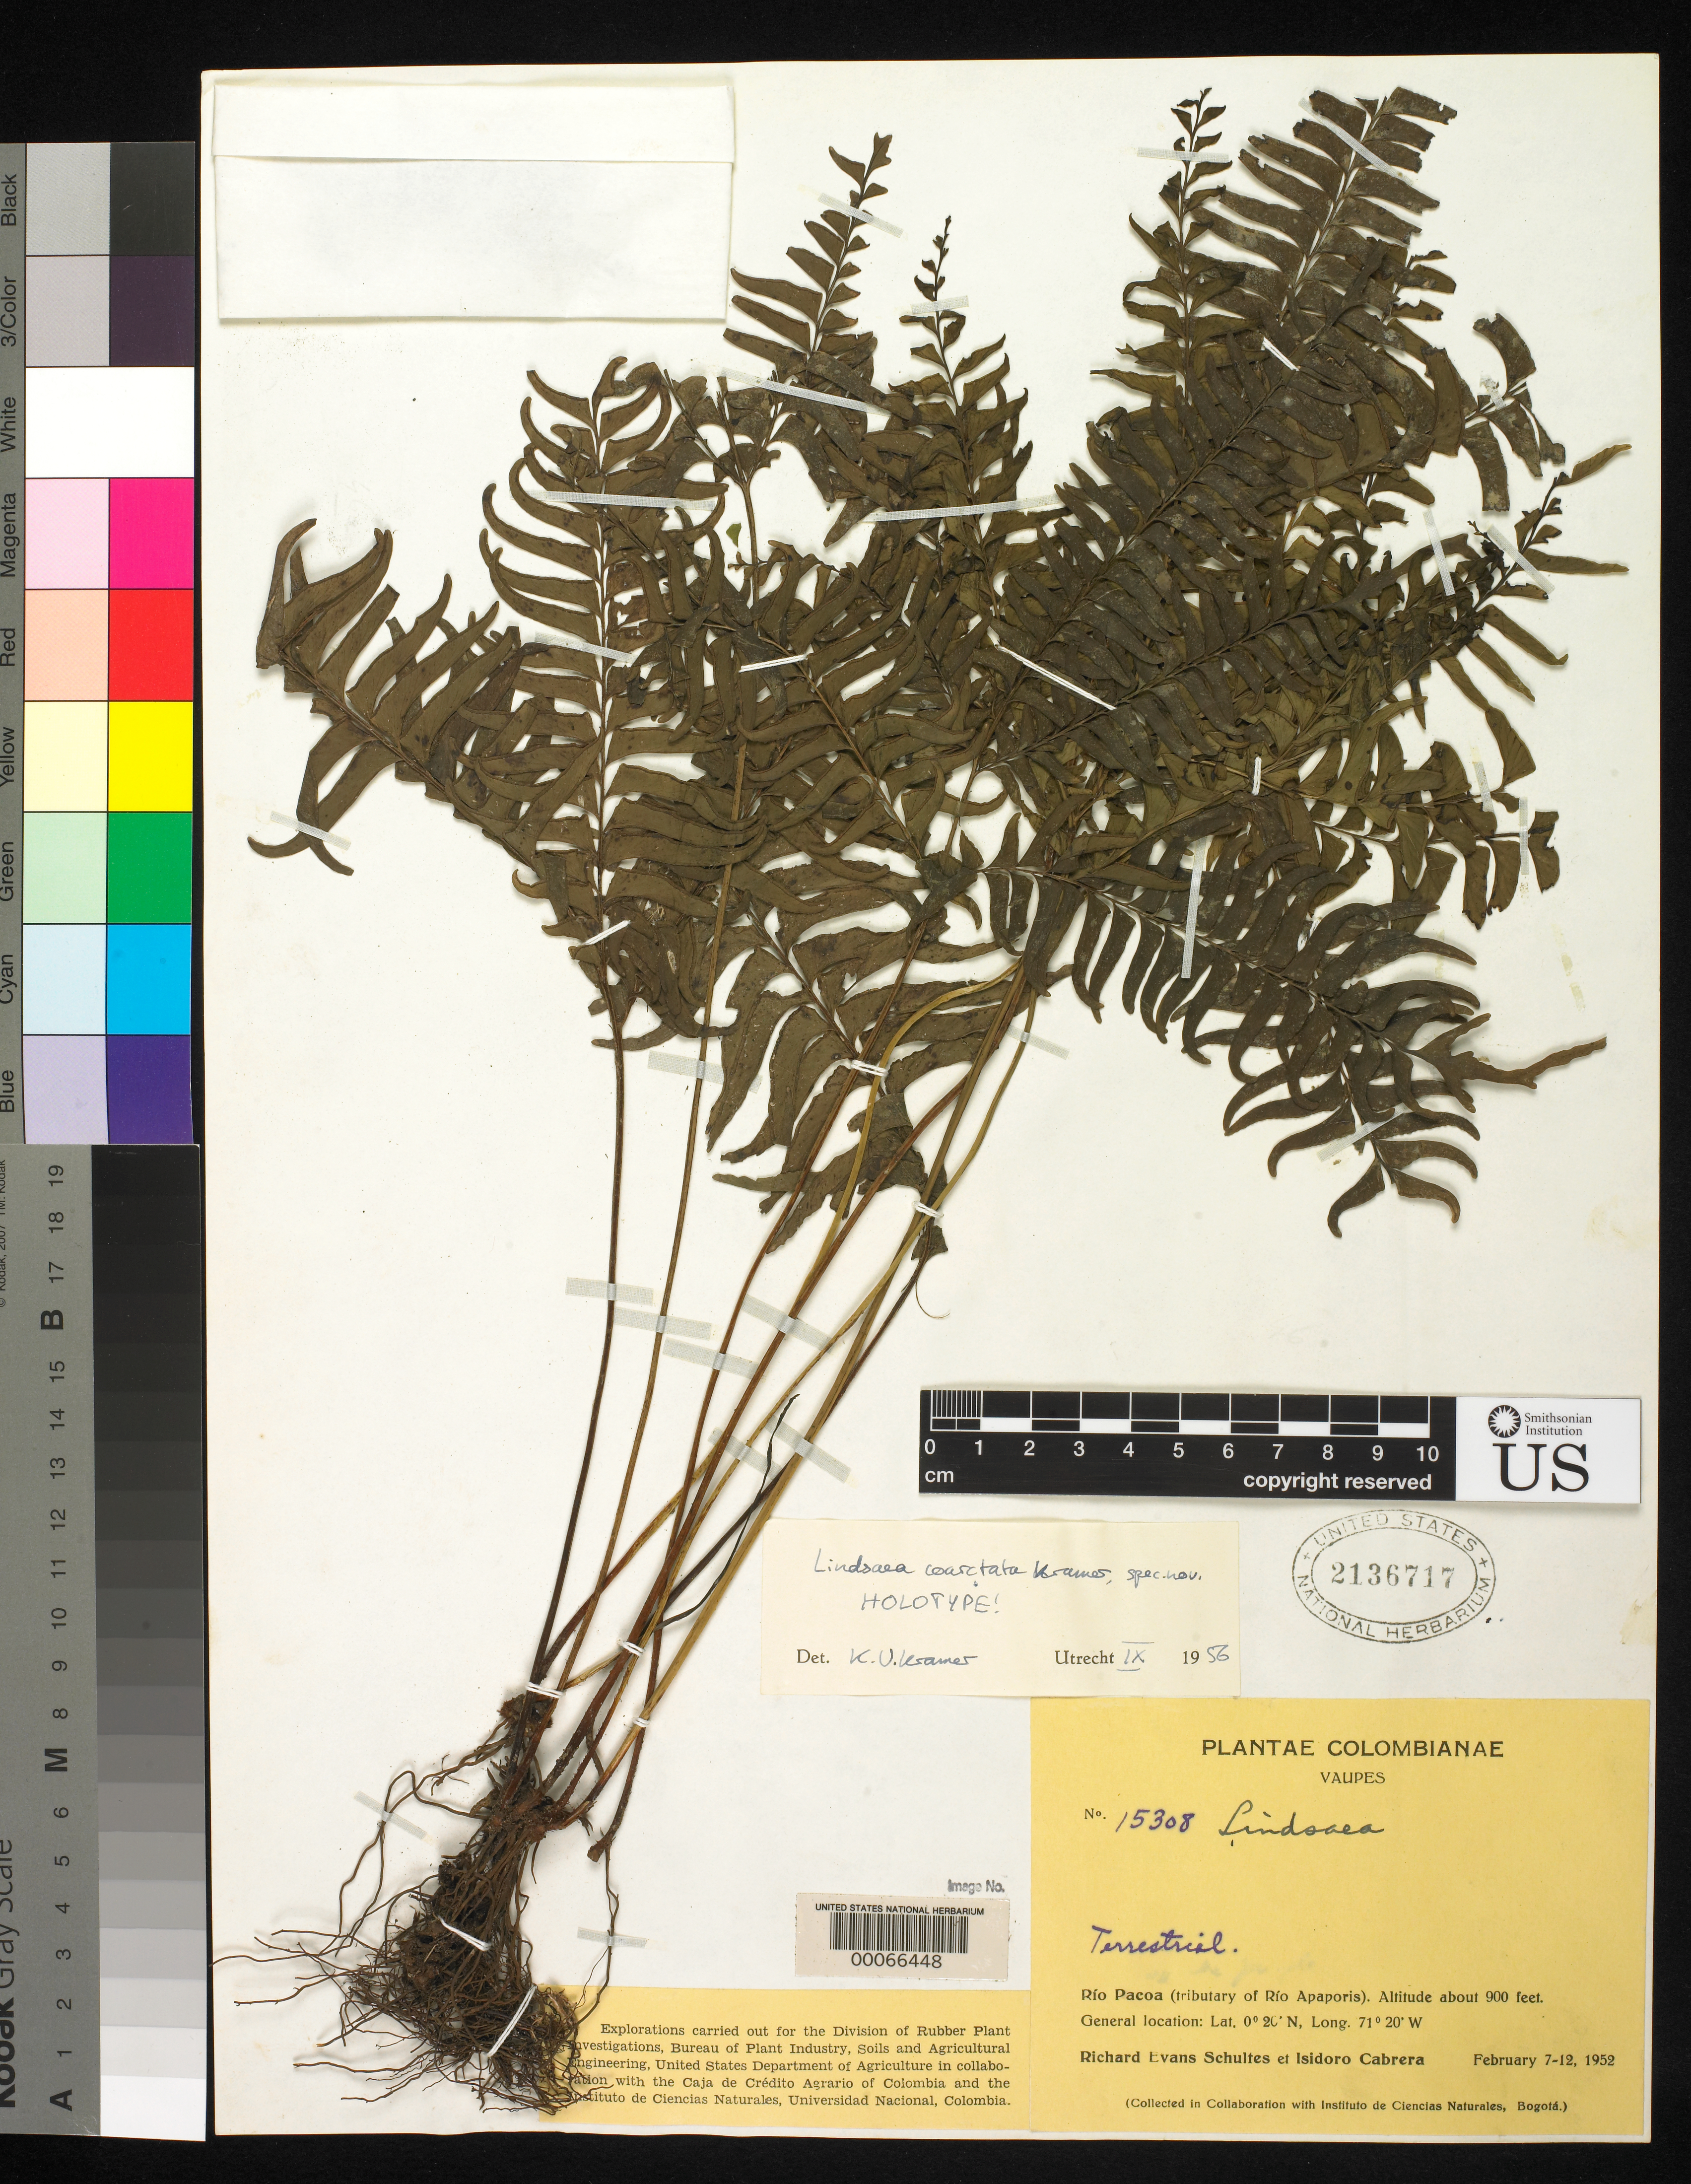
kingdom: Plantae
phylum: Tracheophyta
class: Polypodiopsida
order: Polypodiales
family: Lindsaeaceae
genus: Lindsaea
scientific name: Lindsaea coarctata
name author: K.U. Kramer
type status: Holotype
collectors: R. E. Schultes & I. Cabrera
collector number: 15308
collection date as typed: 07 Feb 1952 to 12 Feb 1952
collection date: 1952-02-07/1952-02-12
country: Colombia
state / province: Vaupés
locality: Rio Pacoa, tributary of Rio Apaporis.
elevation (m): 274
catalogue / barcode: US 2136717